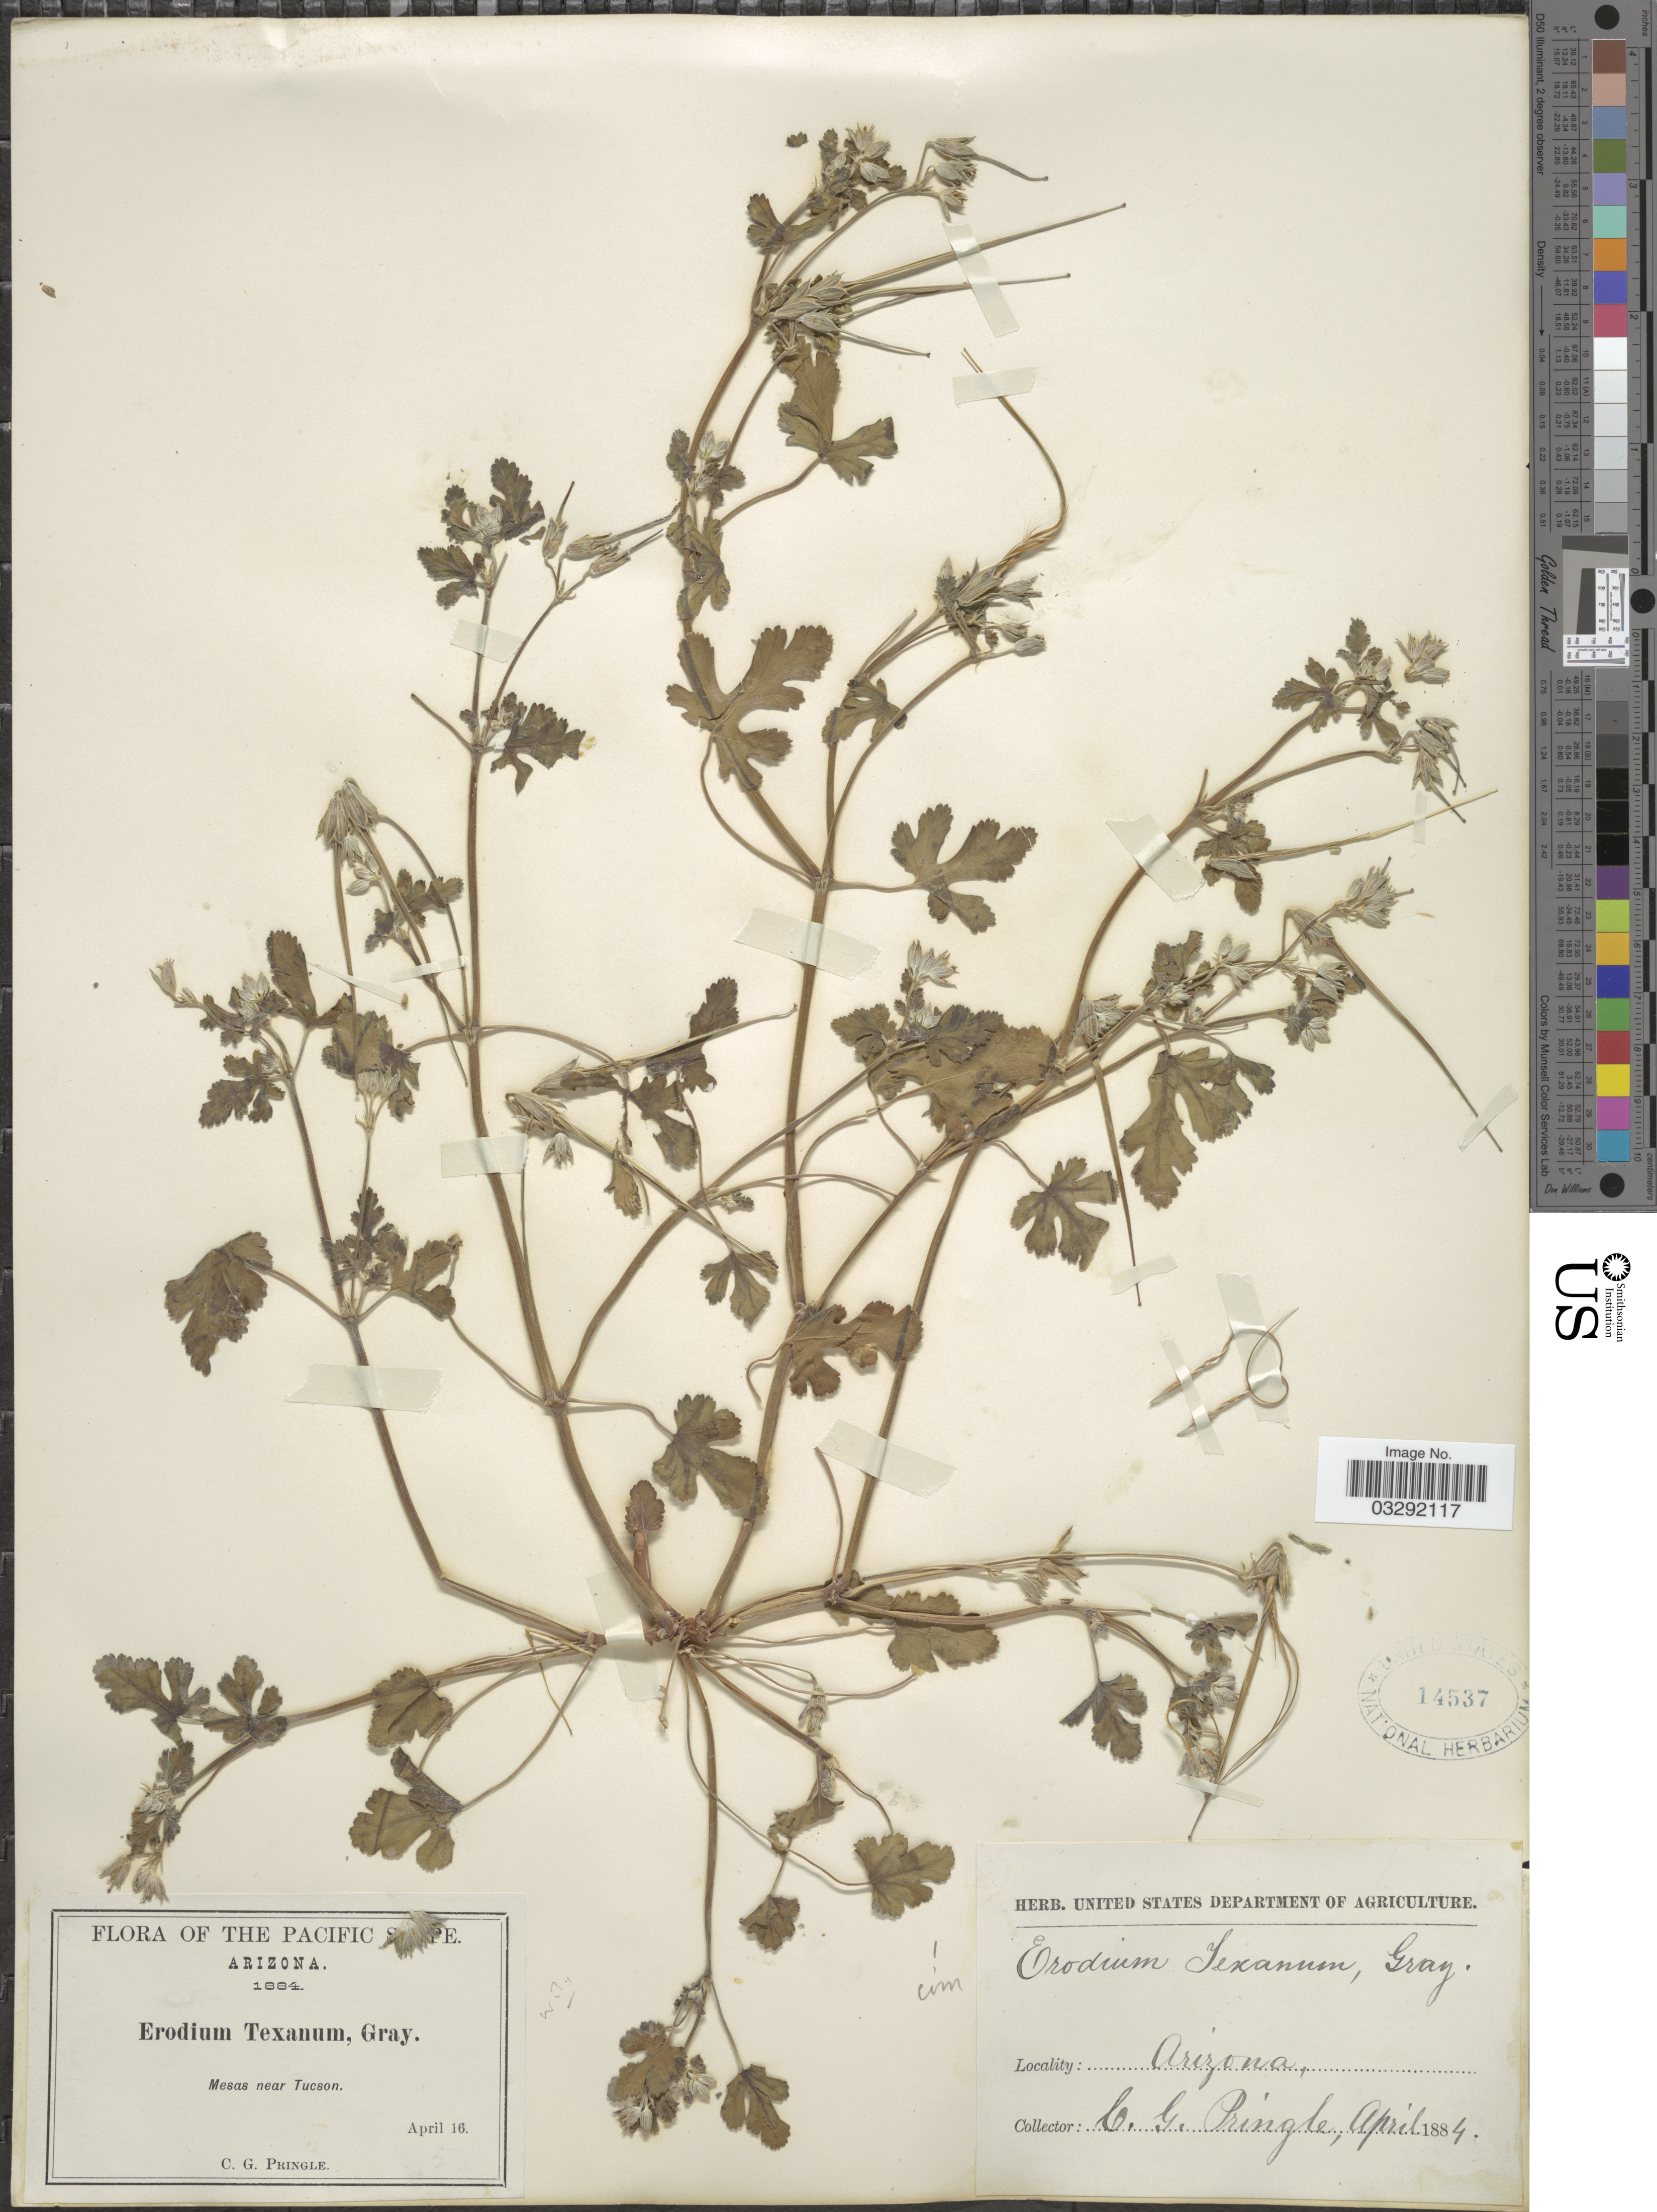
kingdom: Plantae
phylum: Tracheophyta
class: Magnoliopsida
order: Geraniales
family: Geraniaceae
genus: Erodium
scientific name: Erodium texanum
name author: A. Gray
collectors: C. G. Pringle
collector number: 5?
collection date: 1884-04-16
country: United States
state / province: Arizona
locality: Mesas near Tucson.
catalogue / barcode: US 14537